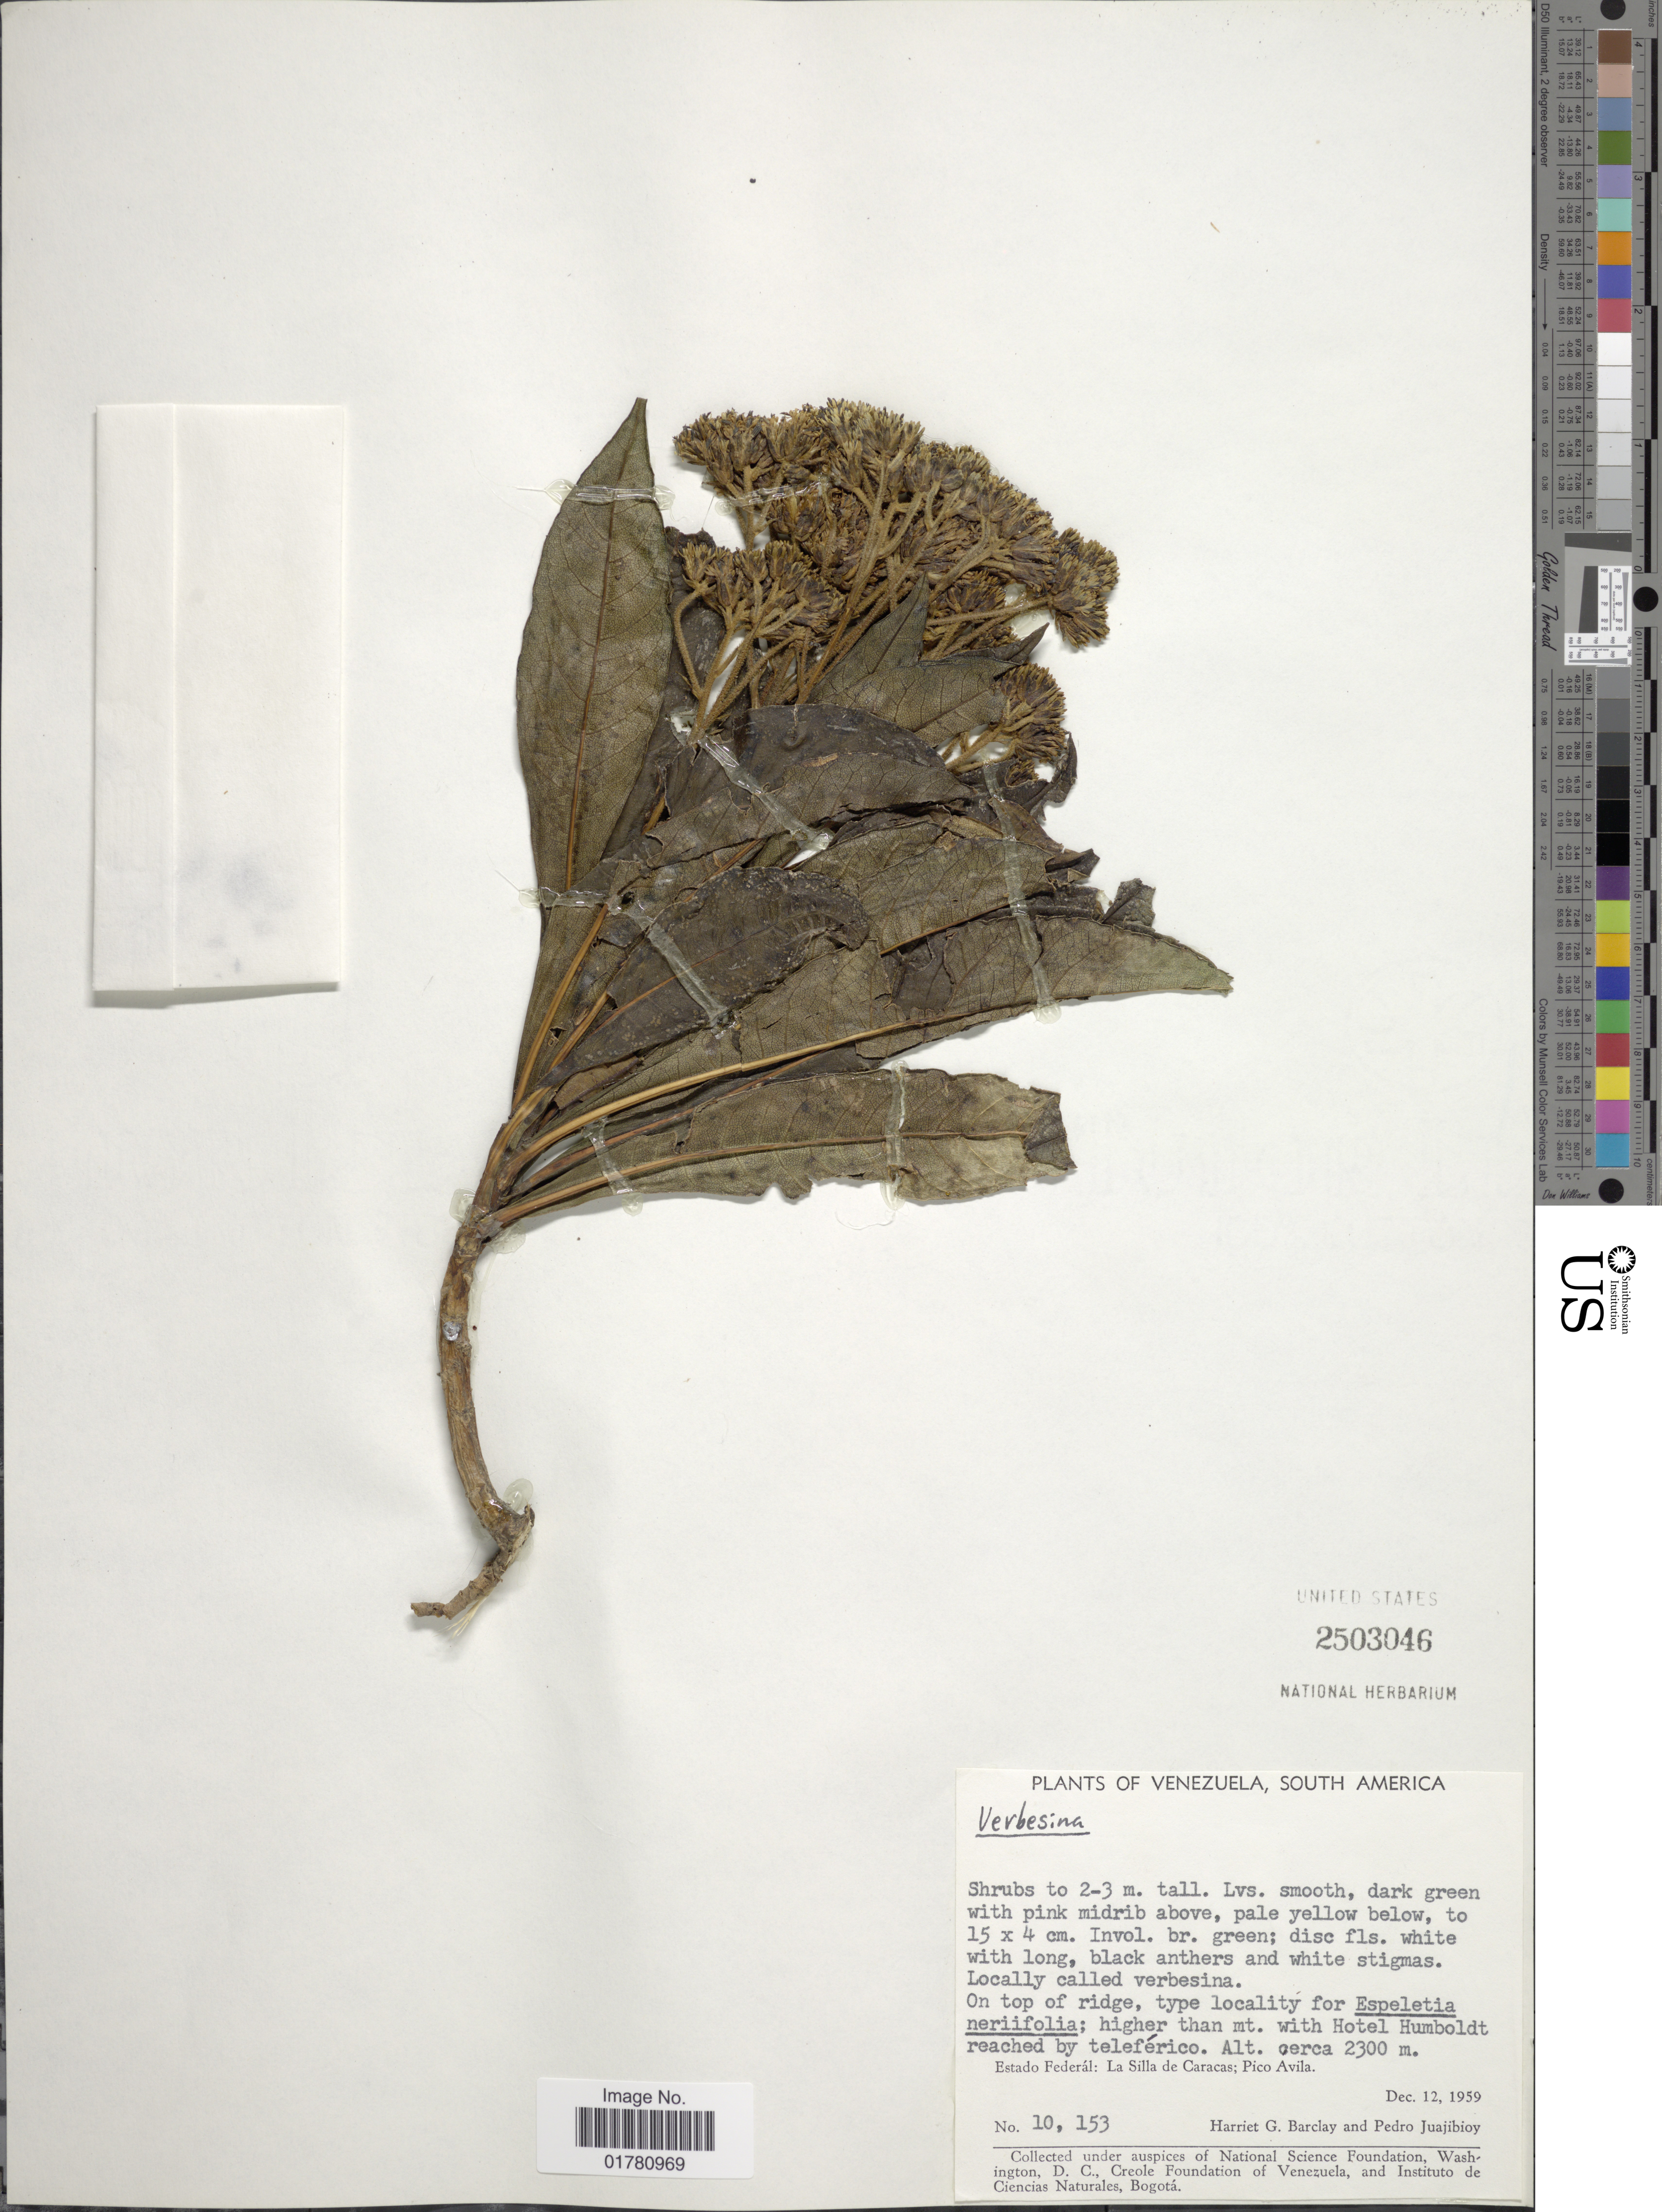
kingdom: Plantae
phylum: Tracheophyta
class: Magnoliopsida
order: Asterales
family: Asteraceae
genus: Verbesina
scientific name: Verbesina laevifolia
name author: S.F. Blake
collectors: H. G. Barclay & P. Juajibioy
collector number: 10153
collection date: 1959-12-12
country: Venezuela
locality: Estado Federál: La Silla de Caracas; Pico Avila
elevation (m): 2300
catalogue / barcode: US 2503046